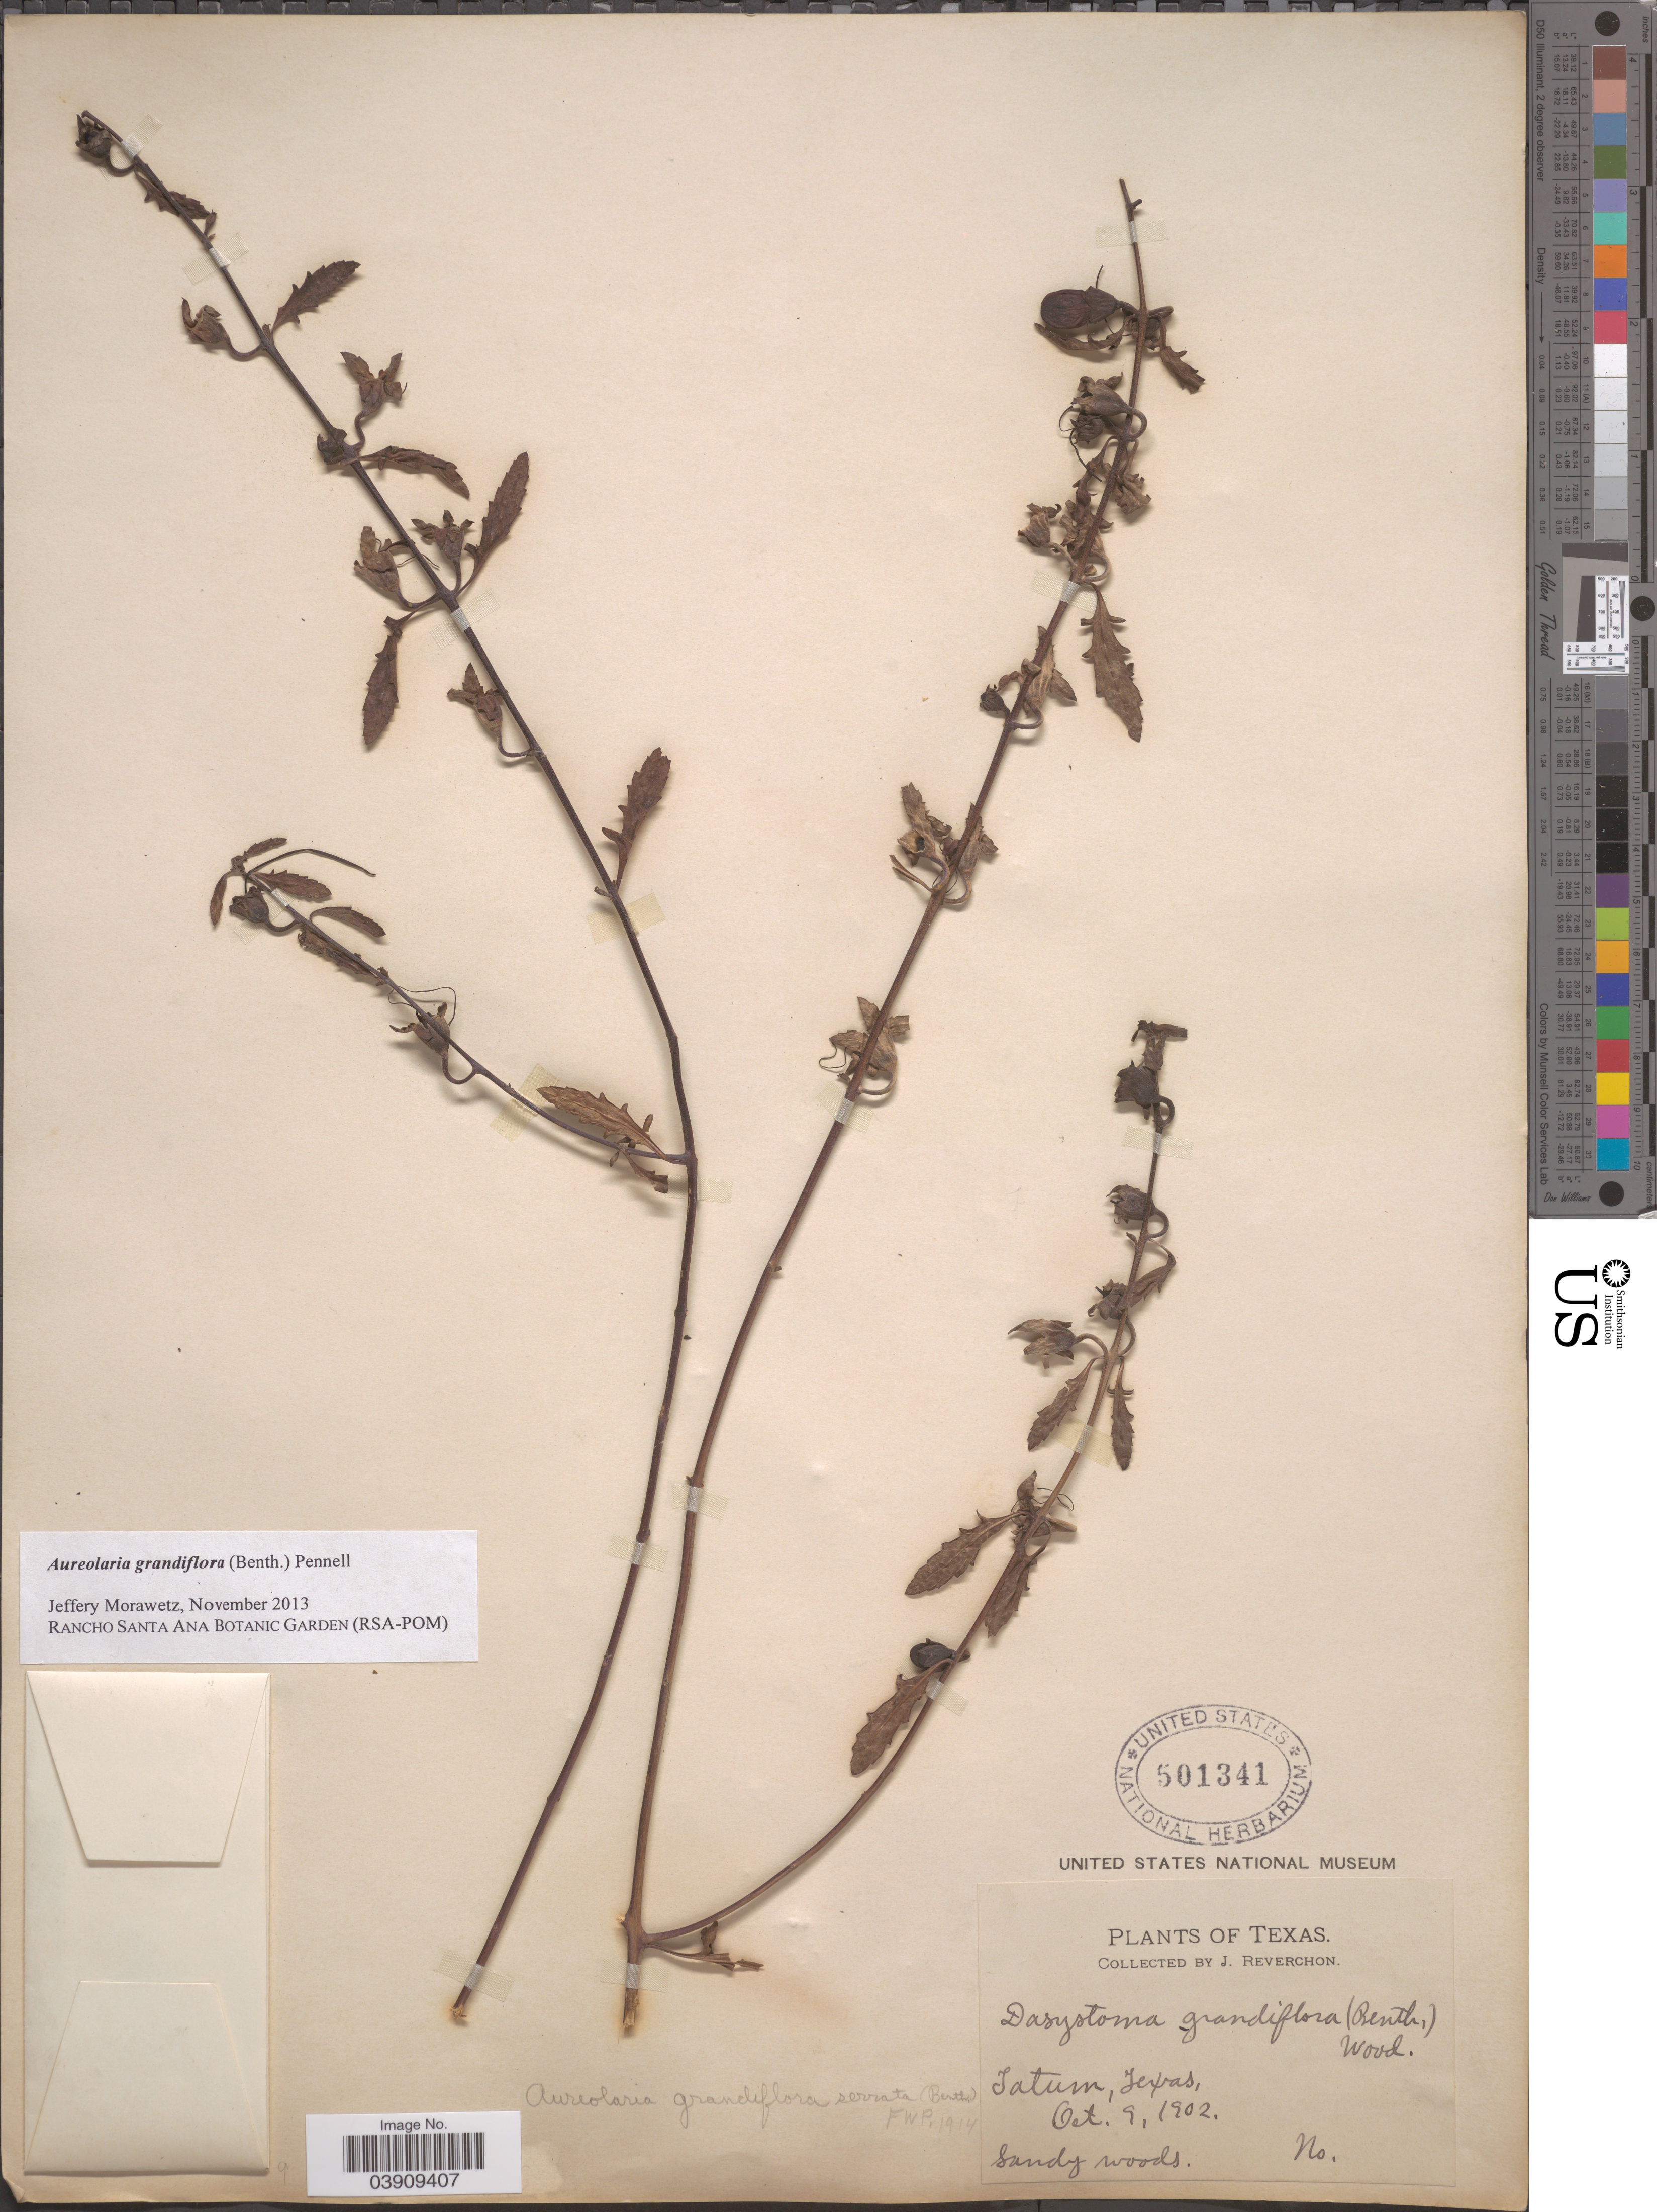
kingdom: Plantae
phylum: Tracheophyta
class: Magnoliopsida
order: Lamiales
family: Orobanchaceae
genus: Aureolaria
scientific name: Aureolaria grandiflora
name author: (Benth.) Pennell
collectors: J. Reverchon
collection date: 1902-10-09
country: United States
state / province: Texas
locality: Tatum.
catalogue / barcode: US 501341